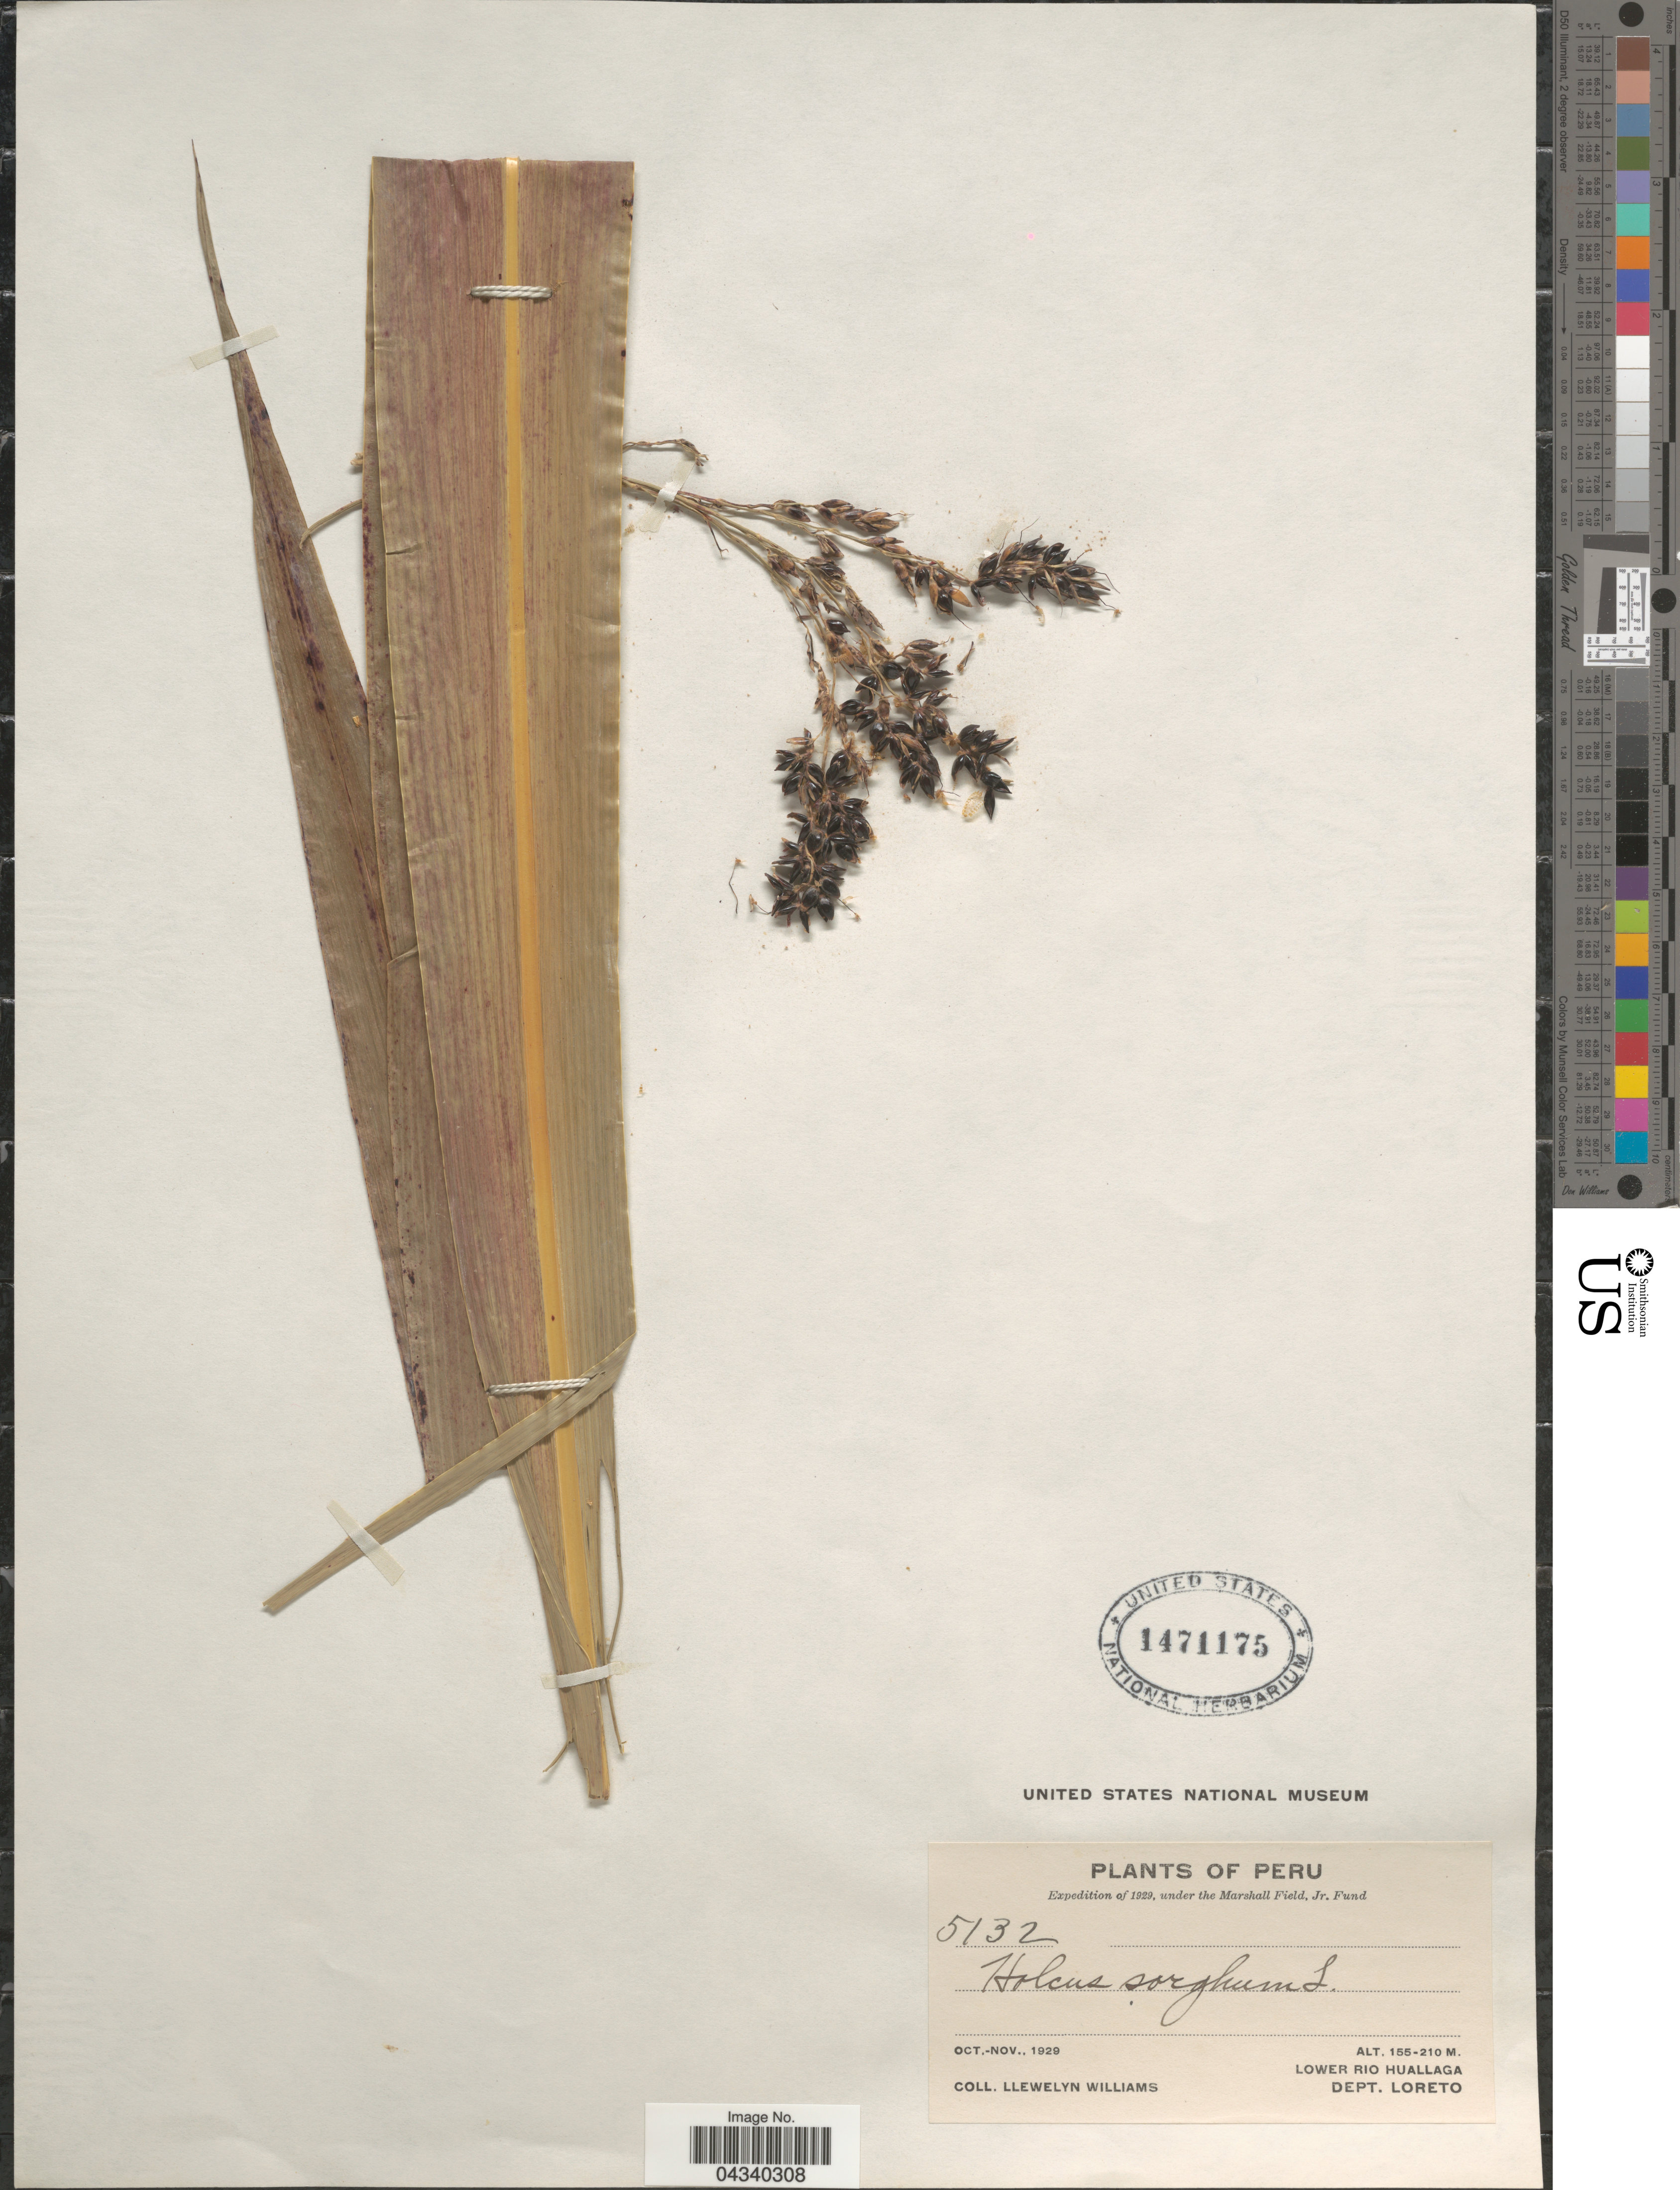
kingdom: Plantae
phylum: Tracheophyta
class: Liliopsida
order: Poales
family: Poaceae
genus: Sorghum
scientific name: Sorghum bicolor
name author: (L.) Moench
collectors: Ll. Williams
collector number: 5132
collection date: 1929-10/1929-11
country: Peru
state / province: Loreto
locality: Expedition of 1929. Lower Rio Huallaga. Dept. Loreto.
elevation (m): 155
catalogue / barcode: US 1471175